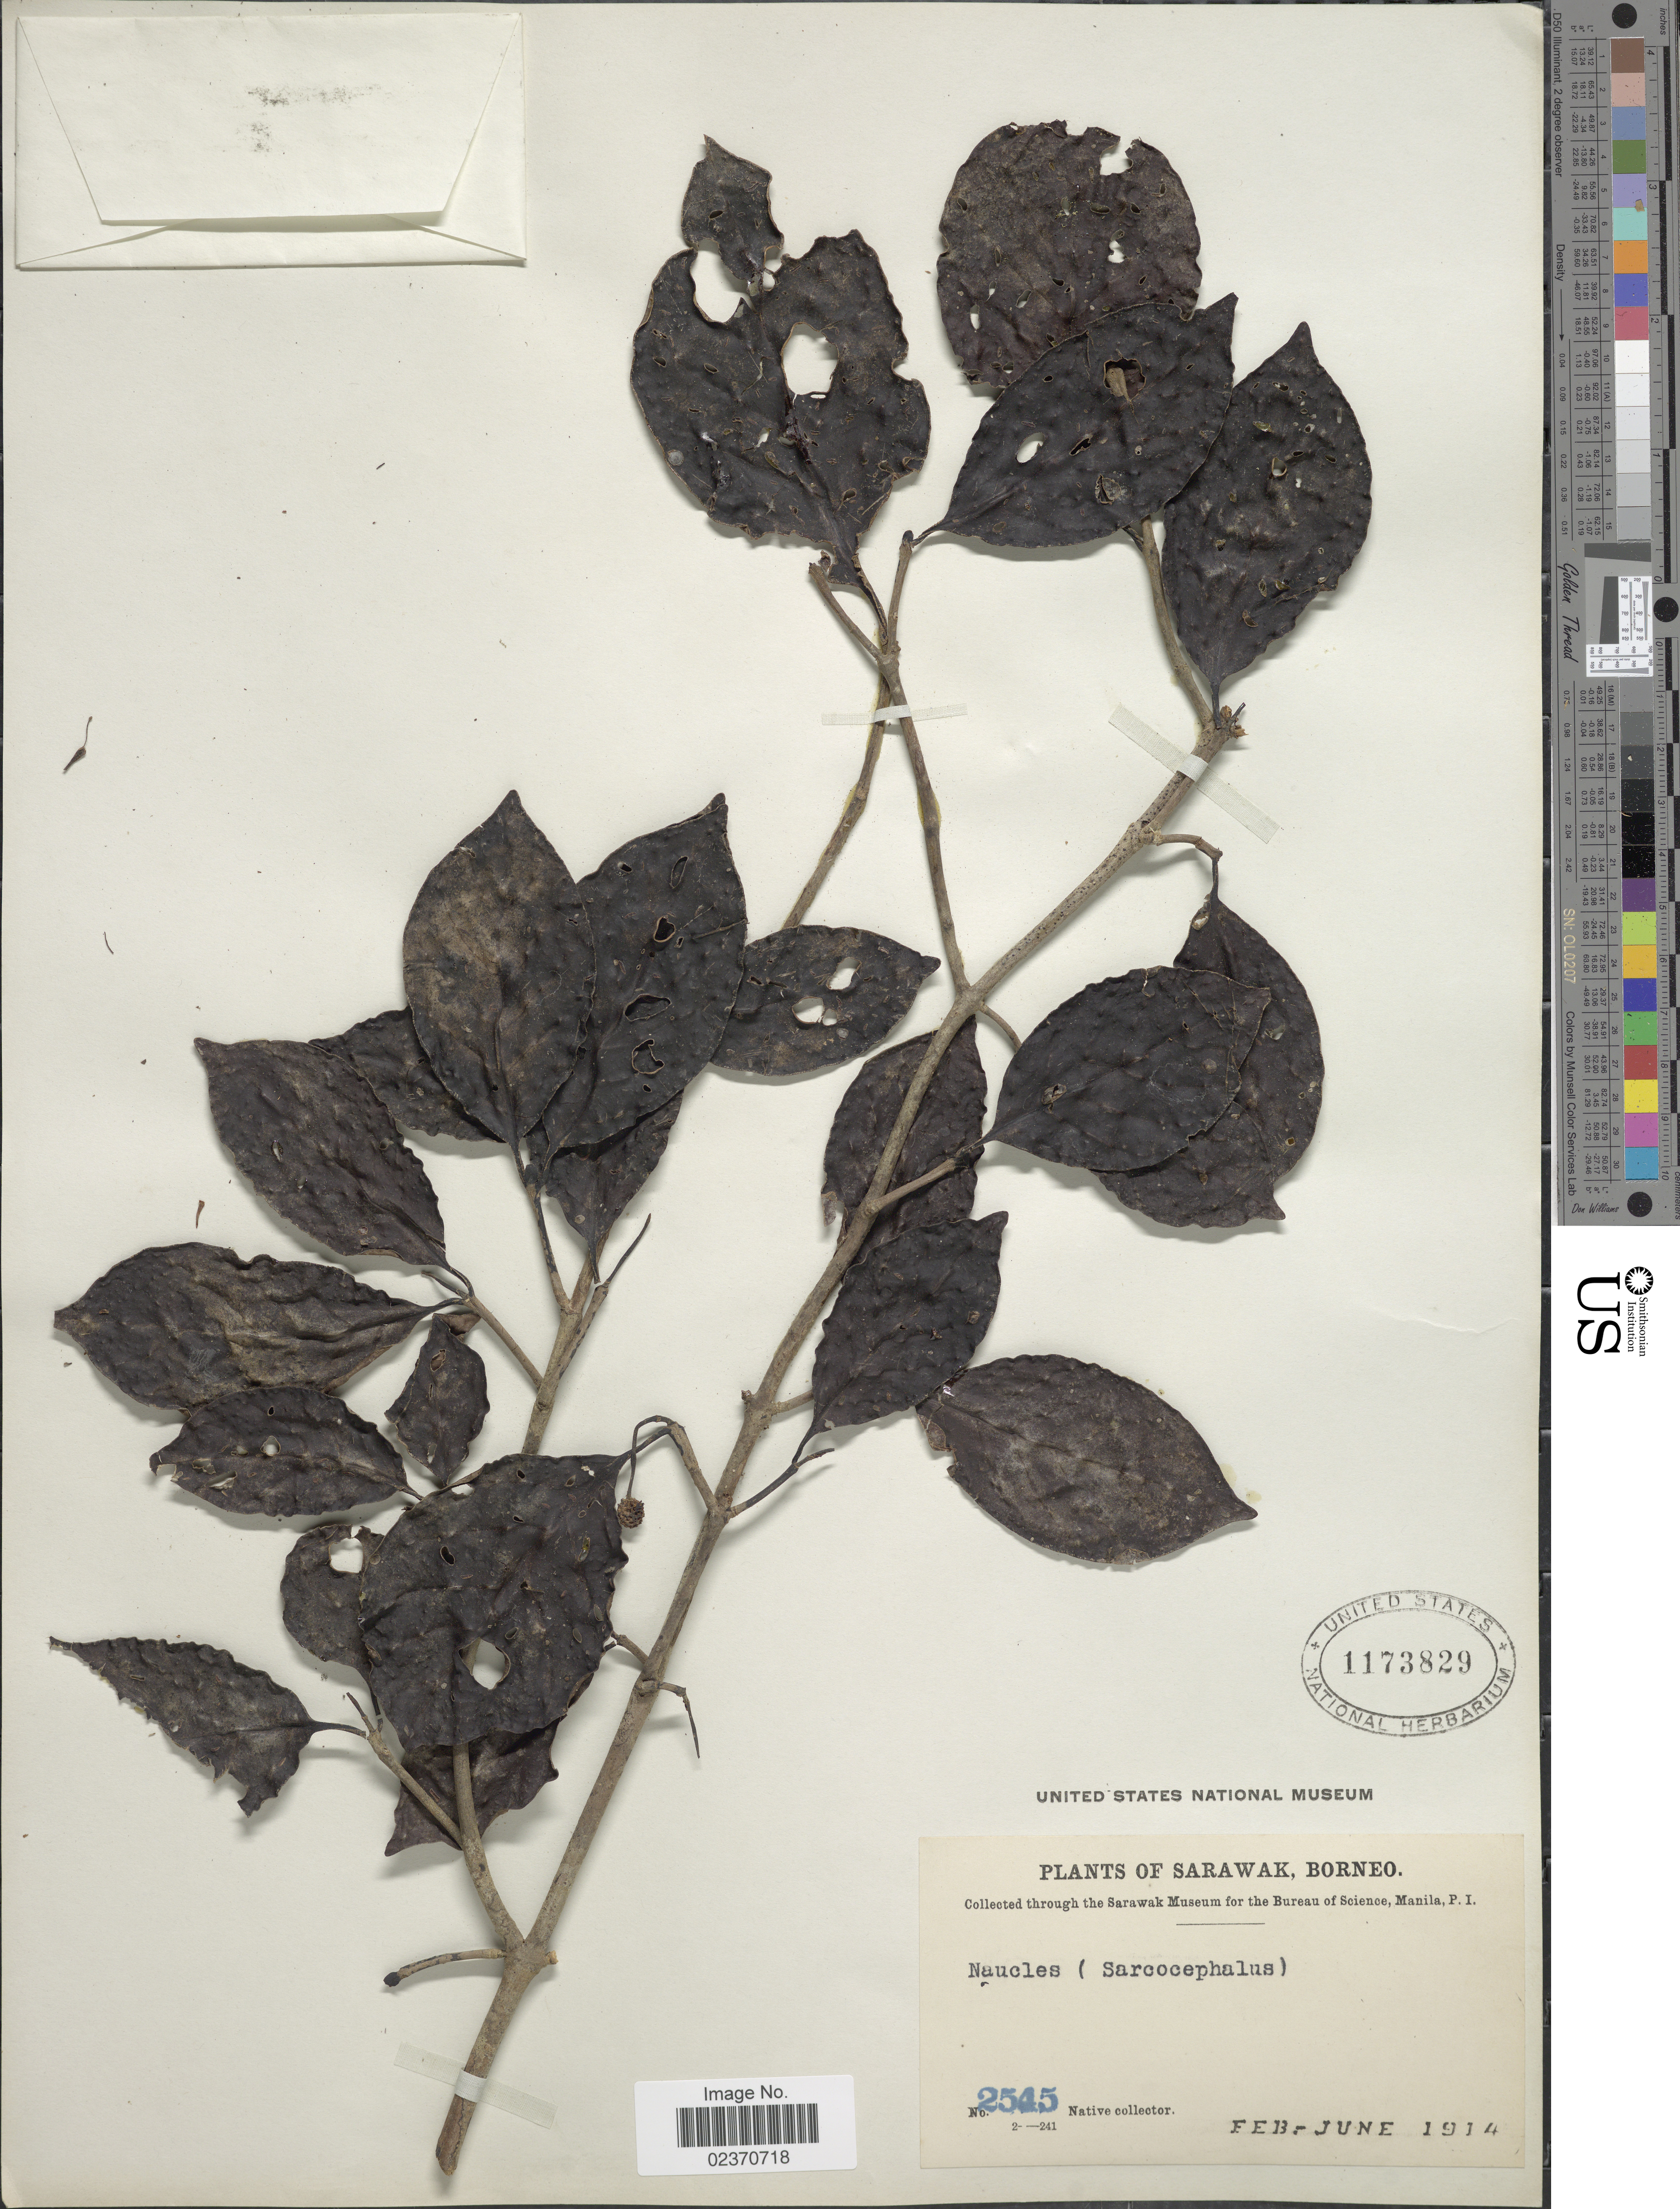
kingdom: Plantae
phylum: Tracheophyta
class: Magnoliopsida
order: Gentianales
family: Rubiaceae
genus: Nauclea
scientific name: Nauclea sp.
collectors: Native collector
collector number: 2545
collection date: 1914-02/1914-06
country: Malaysia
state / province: Sarawak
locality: Sarawak, Borneo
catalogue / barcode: US 1173829